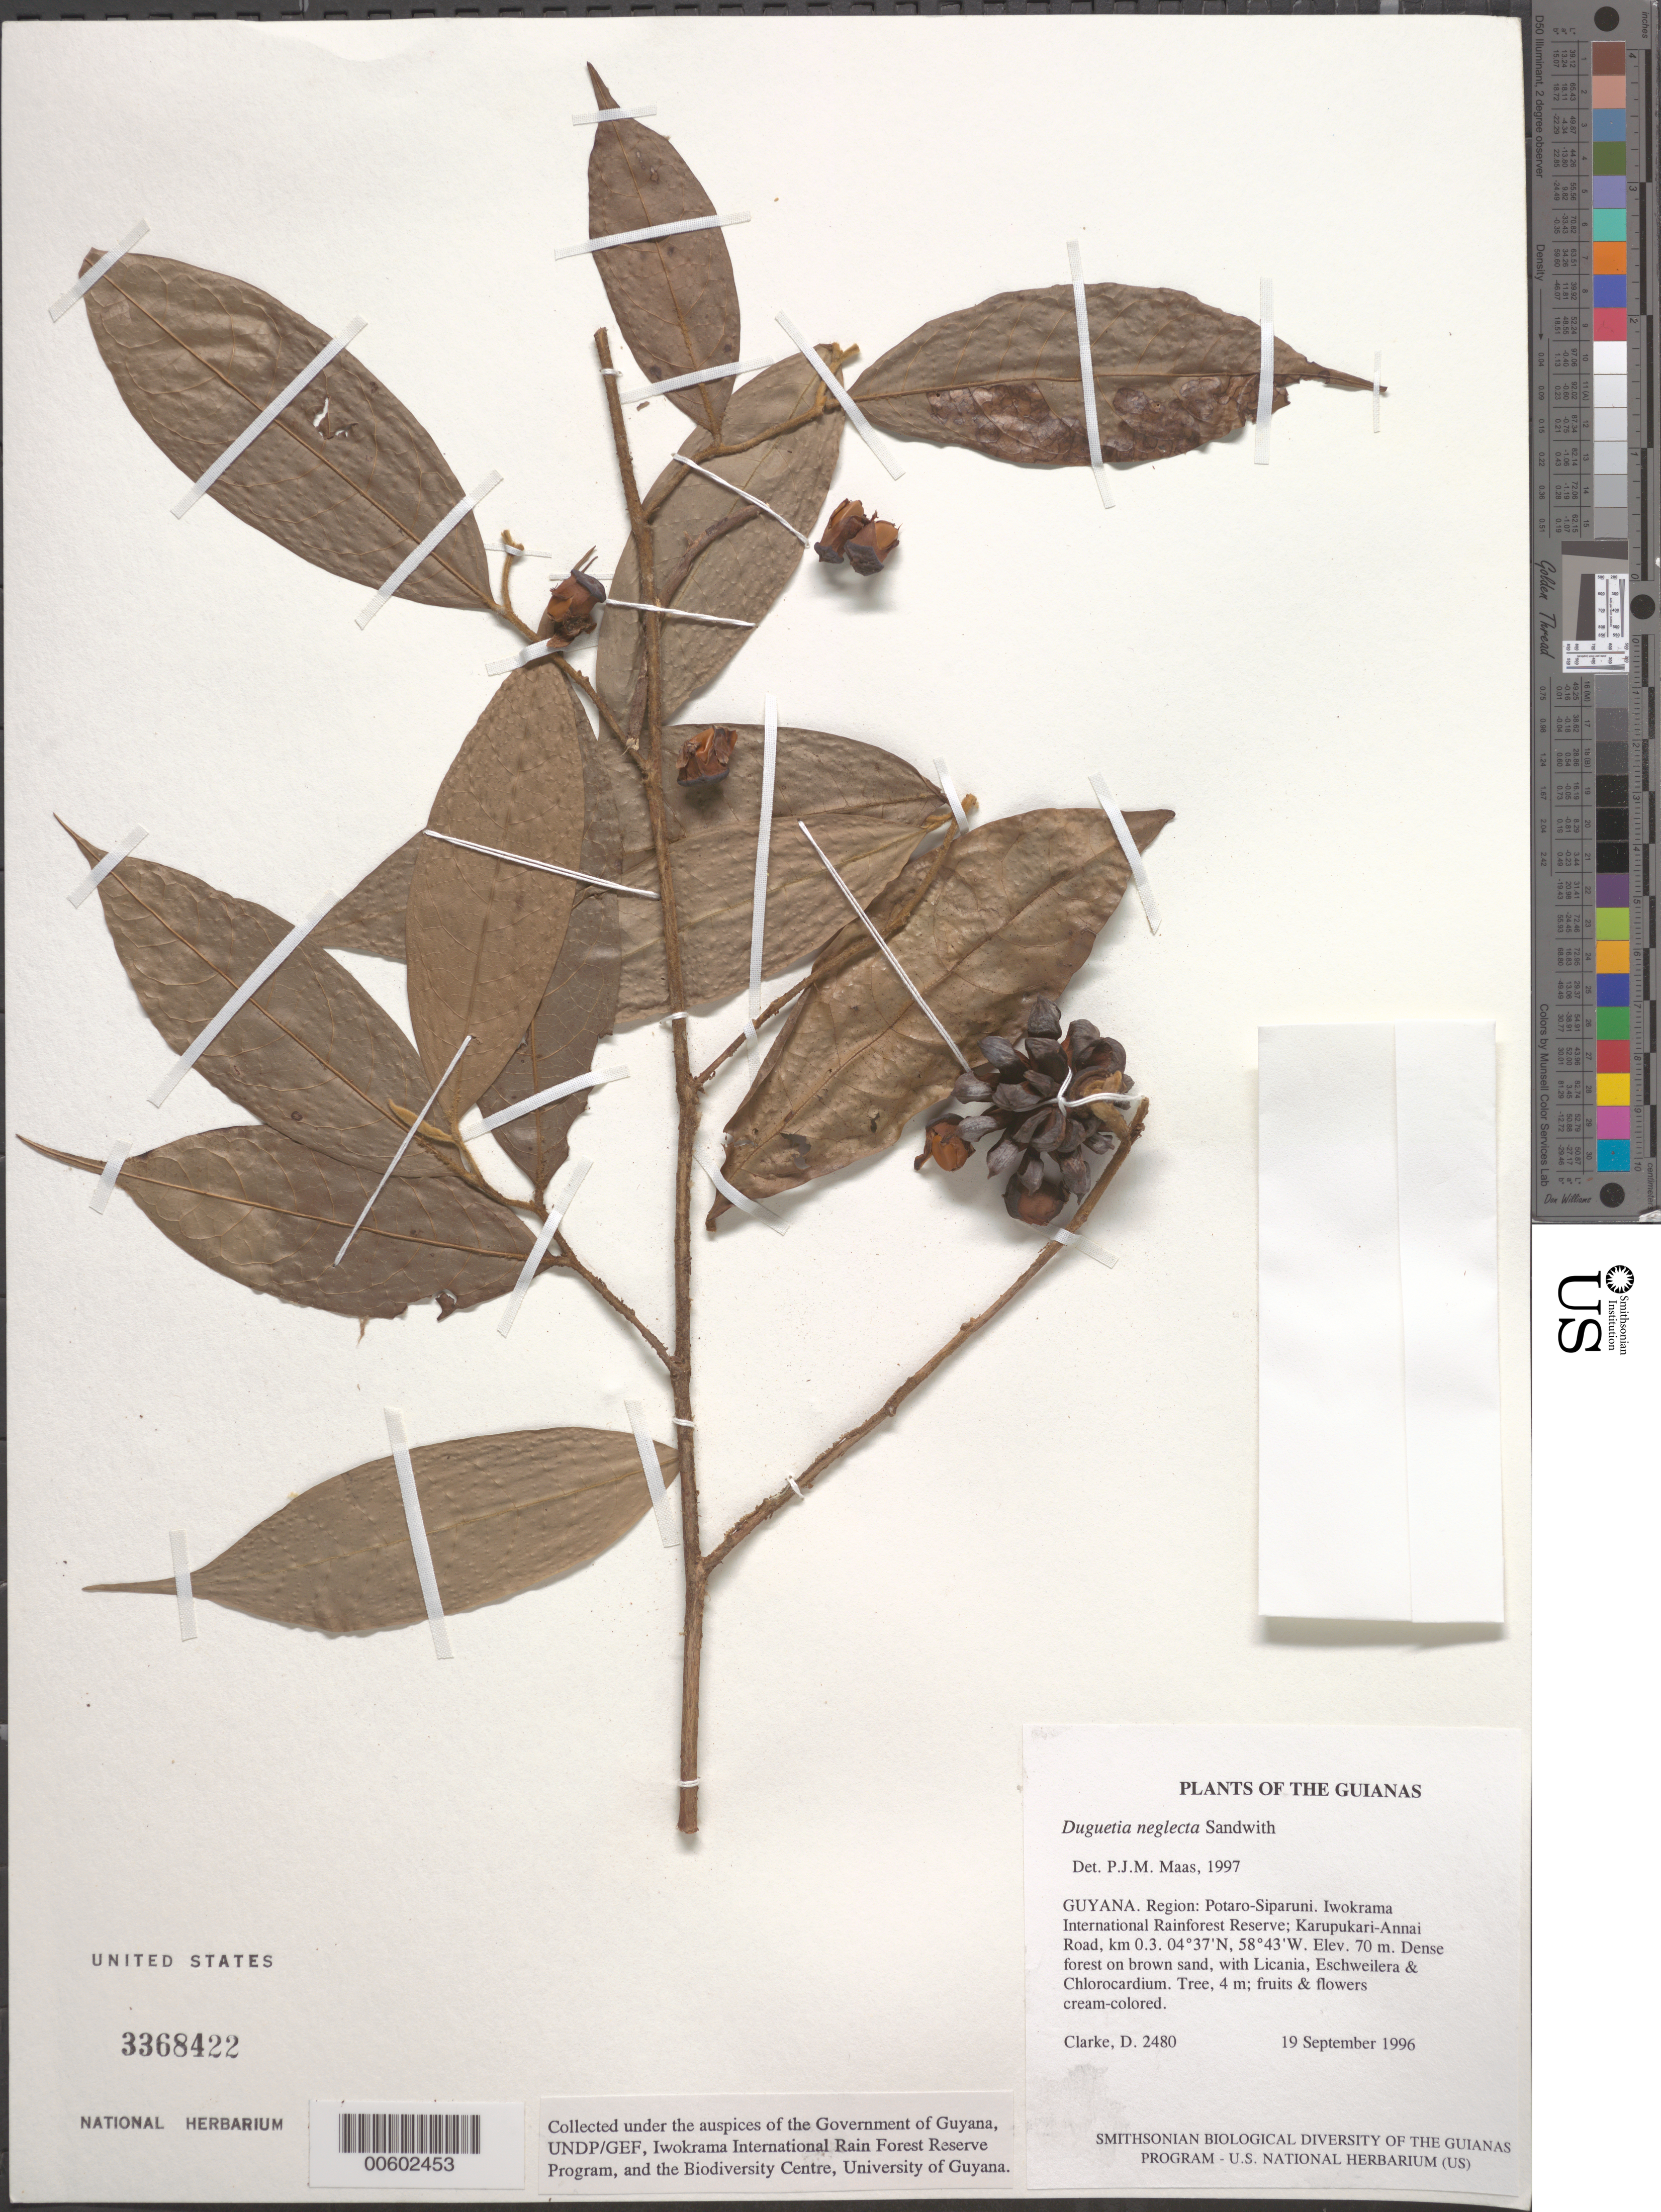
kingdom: Plantae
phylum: Tracheophyta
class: Magnoliopsida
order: Magnoliales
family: Annonaceae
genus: Duguetia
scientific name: Duguetia neglecta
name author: Sandwith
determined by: Maas, Paul J. M.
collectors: H. D. Clarke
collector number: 2480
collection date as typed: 19 September 1996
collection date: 1996-09-19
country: Guyana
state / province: Potaro-Siparuni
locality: Iwokrama International Rainforest Reserve; Karupukari-Annai Road, km 0.3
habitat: Dense forest on brown sand, with Licania, Eschweilera & Chlorocardium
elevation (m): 70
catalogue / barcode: US 3368422